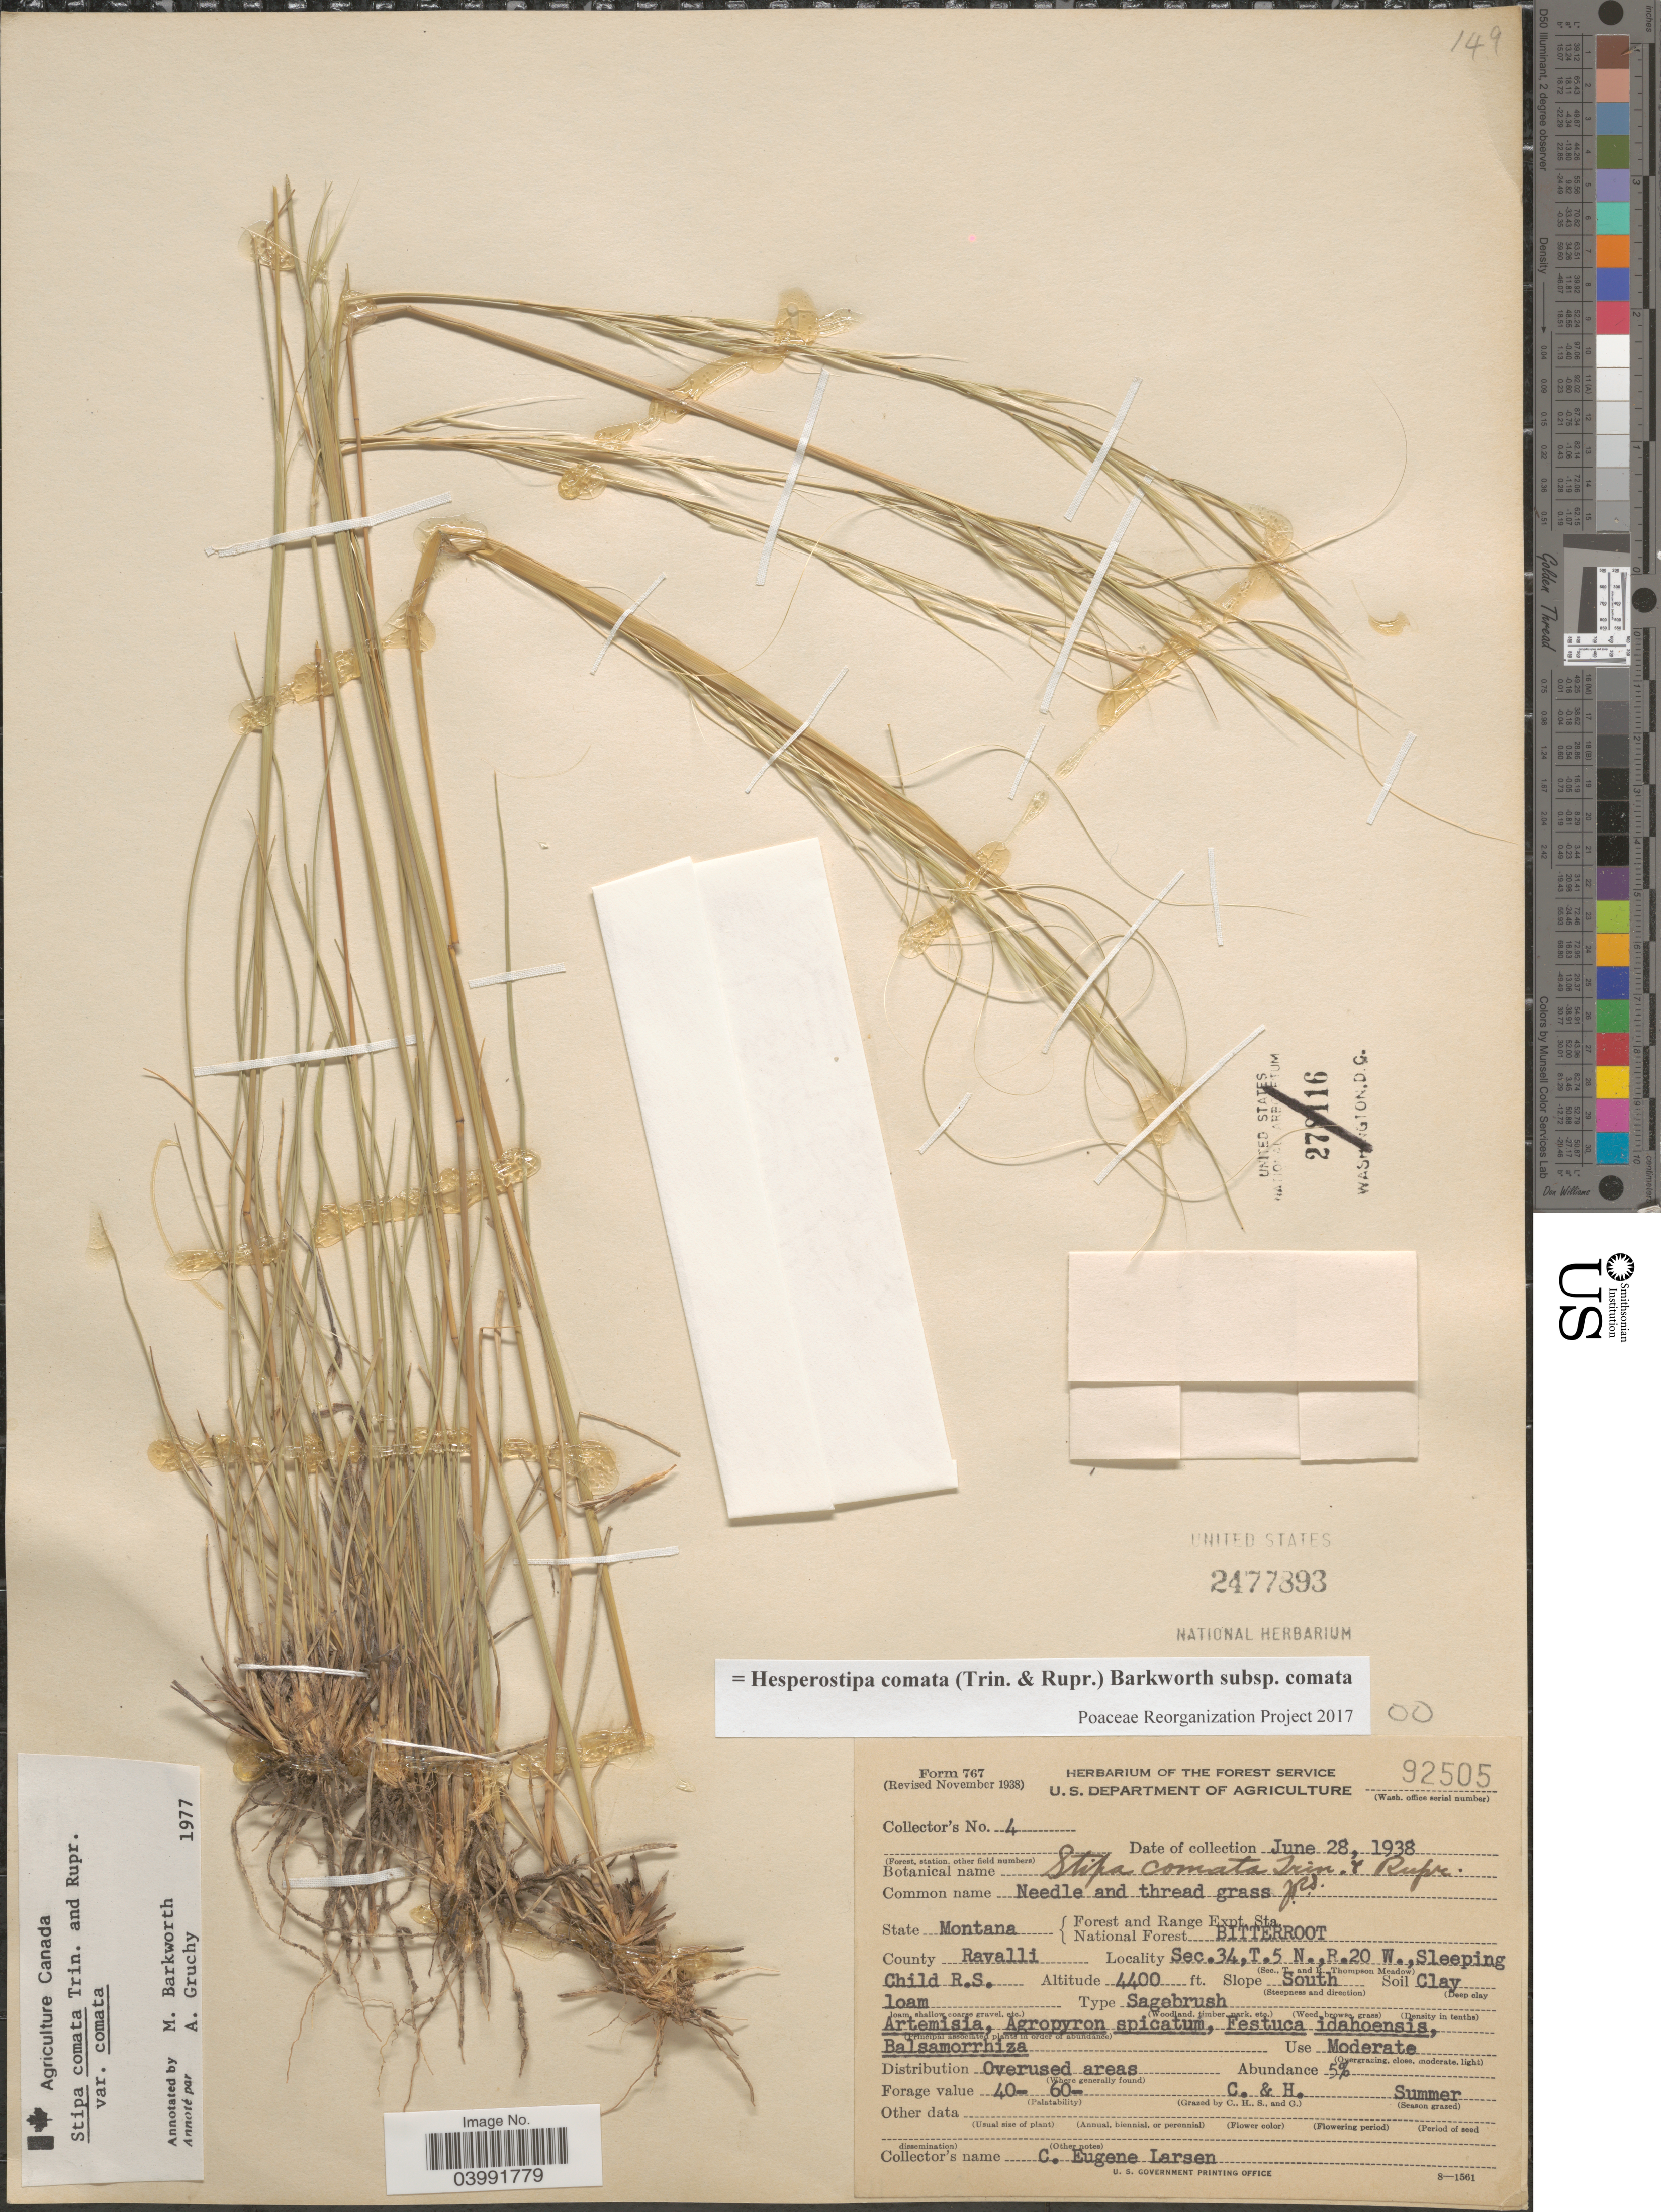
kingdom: Plantae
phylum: Tracheophyta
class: Liliopsida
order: Poales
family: Poaceae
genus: Hesperostipa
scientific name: Hesperostipa comata subsp. comata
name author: (Trin. & Rupr.) Barkworth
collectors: C. Larsen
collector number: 4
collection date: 1938-06-28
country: United States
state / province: Montana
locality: Forest and Range Expt. Sta. National Forest Bitterroot. County Ravalli. Sec.34, T.5 N., R.20 W., Sleeping Child R.S. Slope South.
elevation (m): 1341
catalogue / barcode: US 2477893